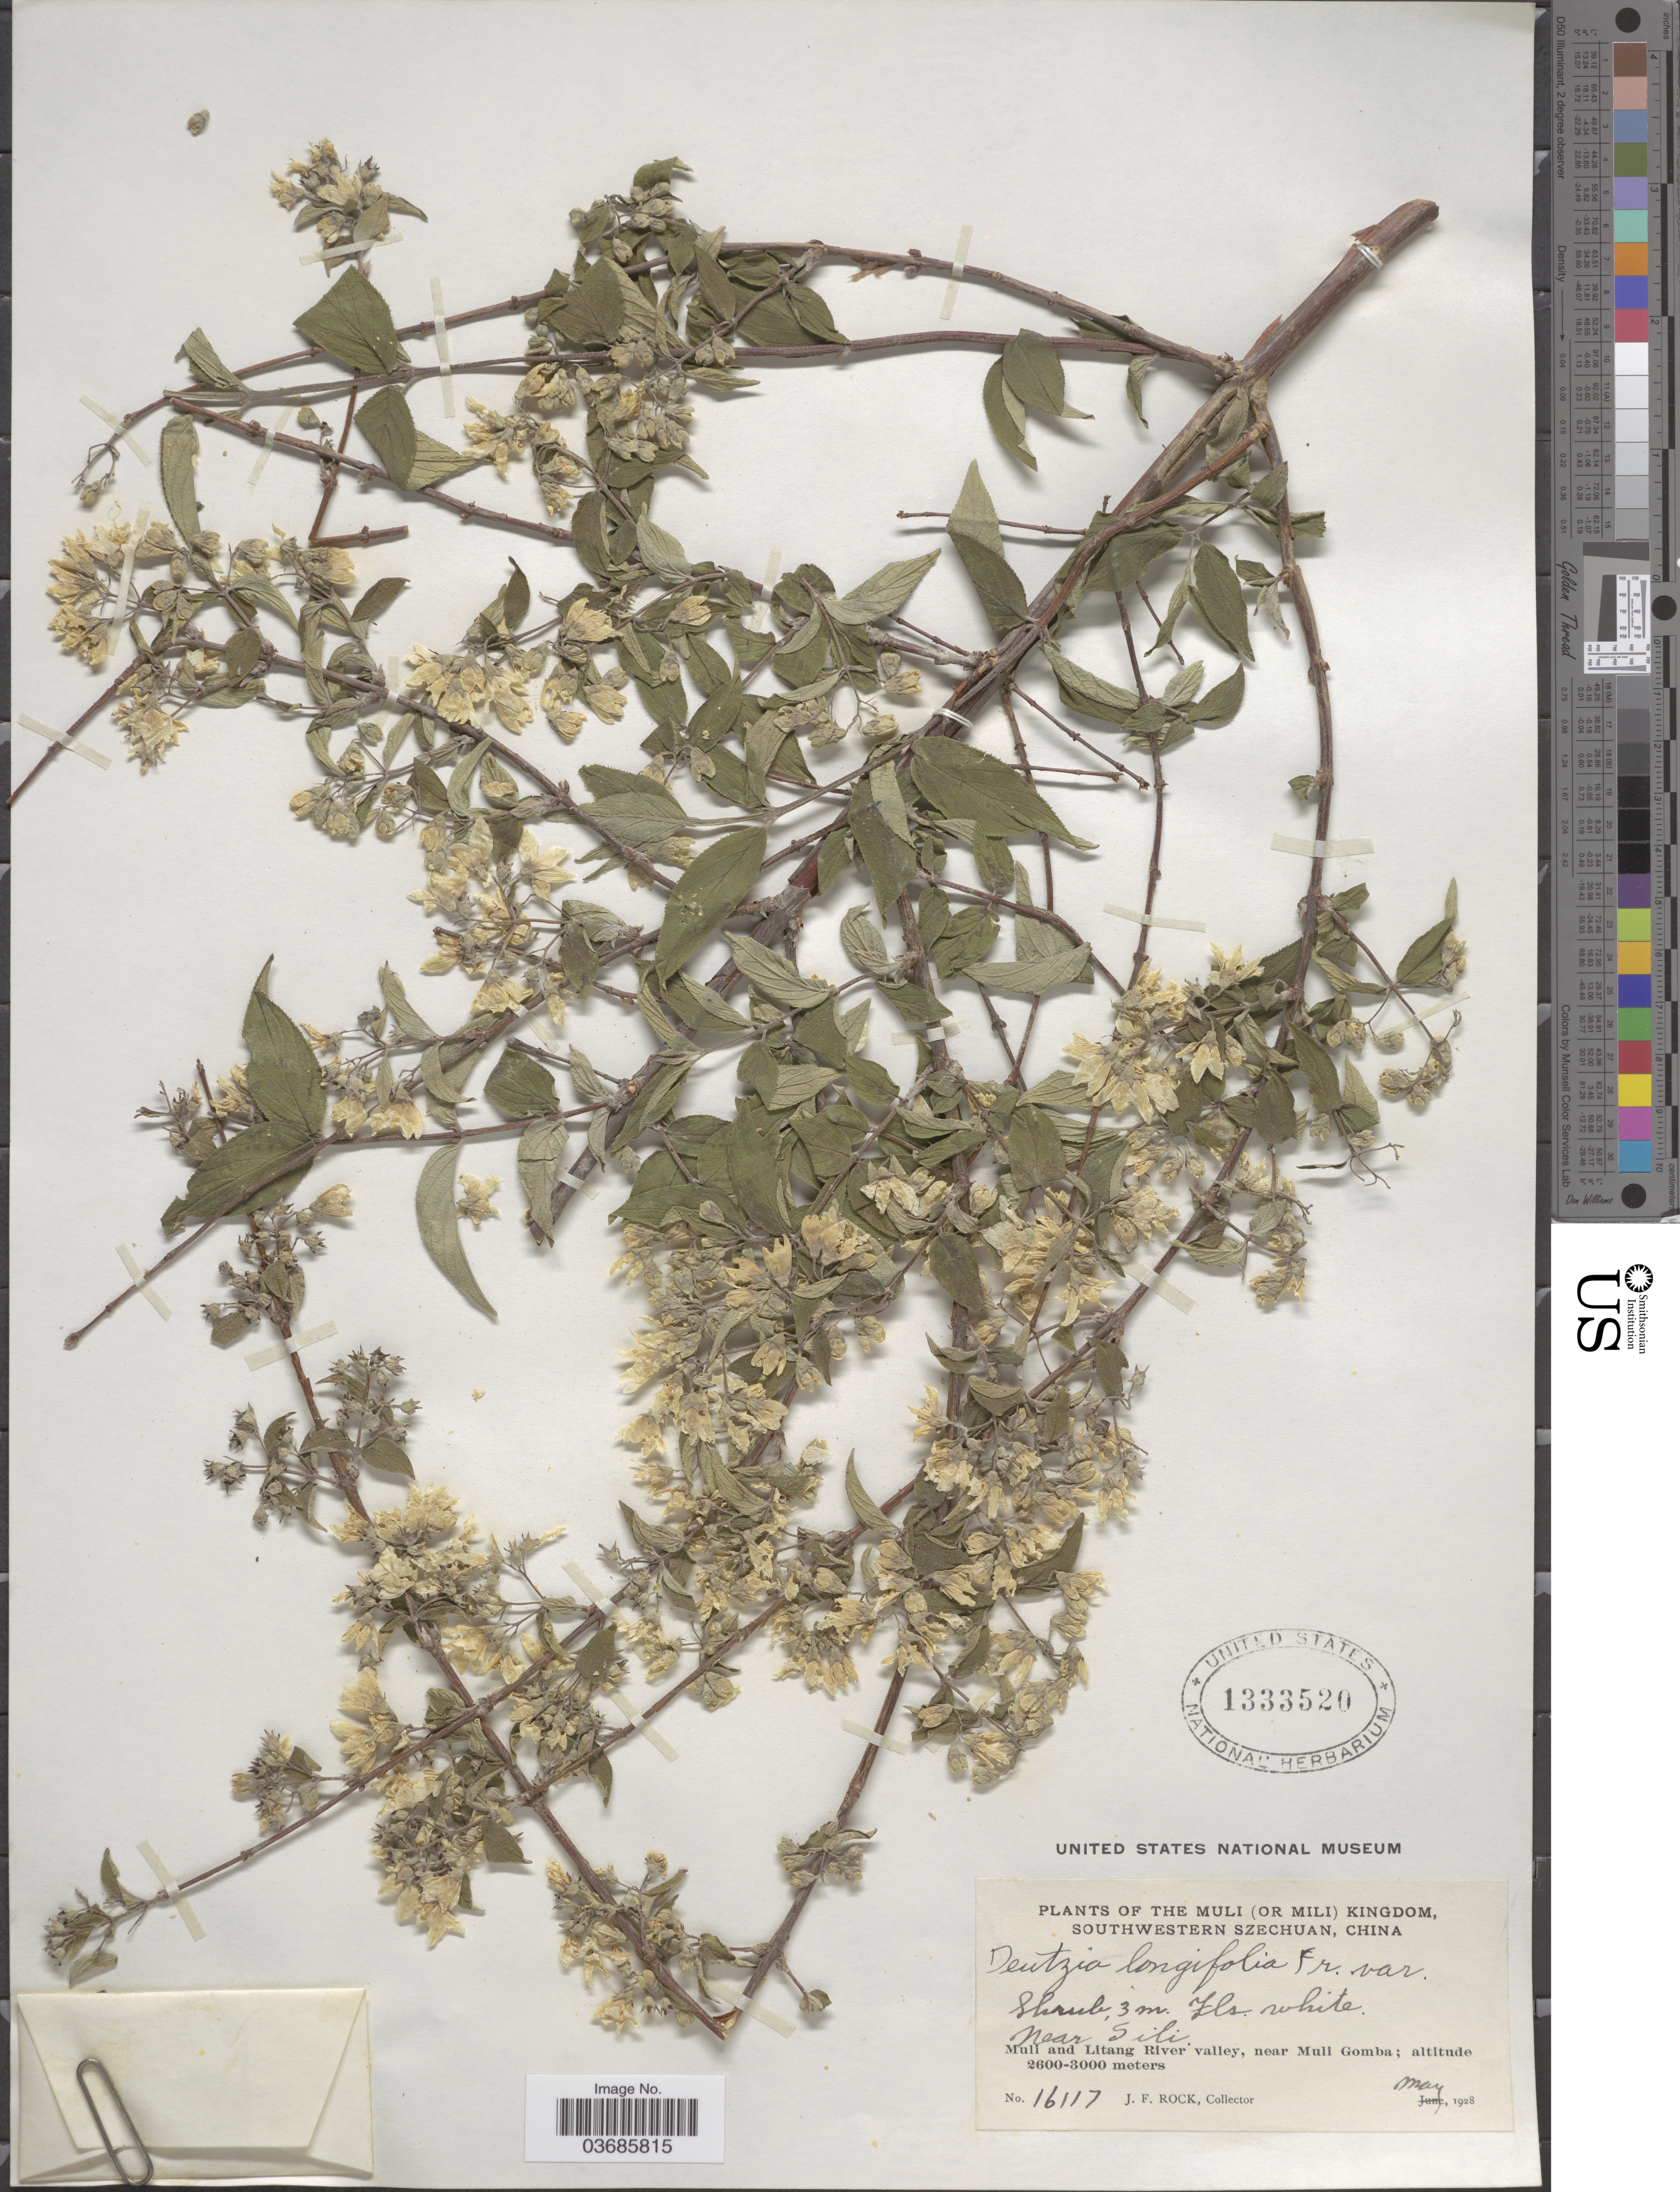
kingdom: Plantae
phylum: Tracheophyta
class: Magnoliopsida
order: Cornales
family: Hydrangeaceae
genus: Deutzia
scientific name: Deutzia glomeruliflora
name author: Franch.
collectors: J. Rock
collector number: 16117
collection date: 1928-05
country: China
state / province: Sichuan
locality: Muli (or Mili) Kingdom, Southwestern Szechuan. Near Sili. Muli and Litang River valley, near Muli Gomba.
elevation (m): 2600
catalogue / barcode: US 1333520